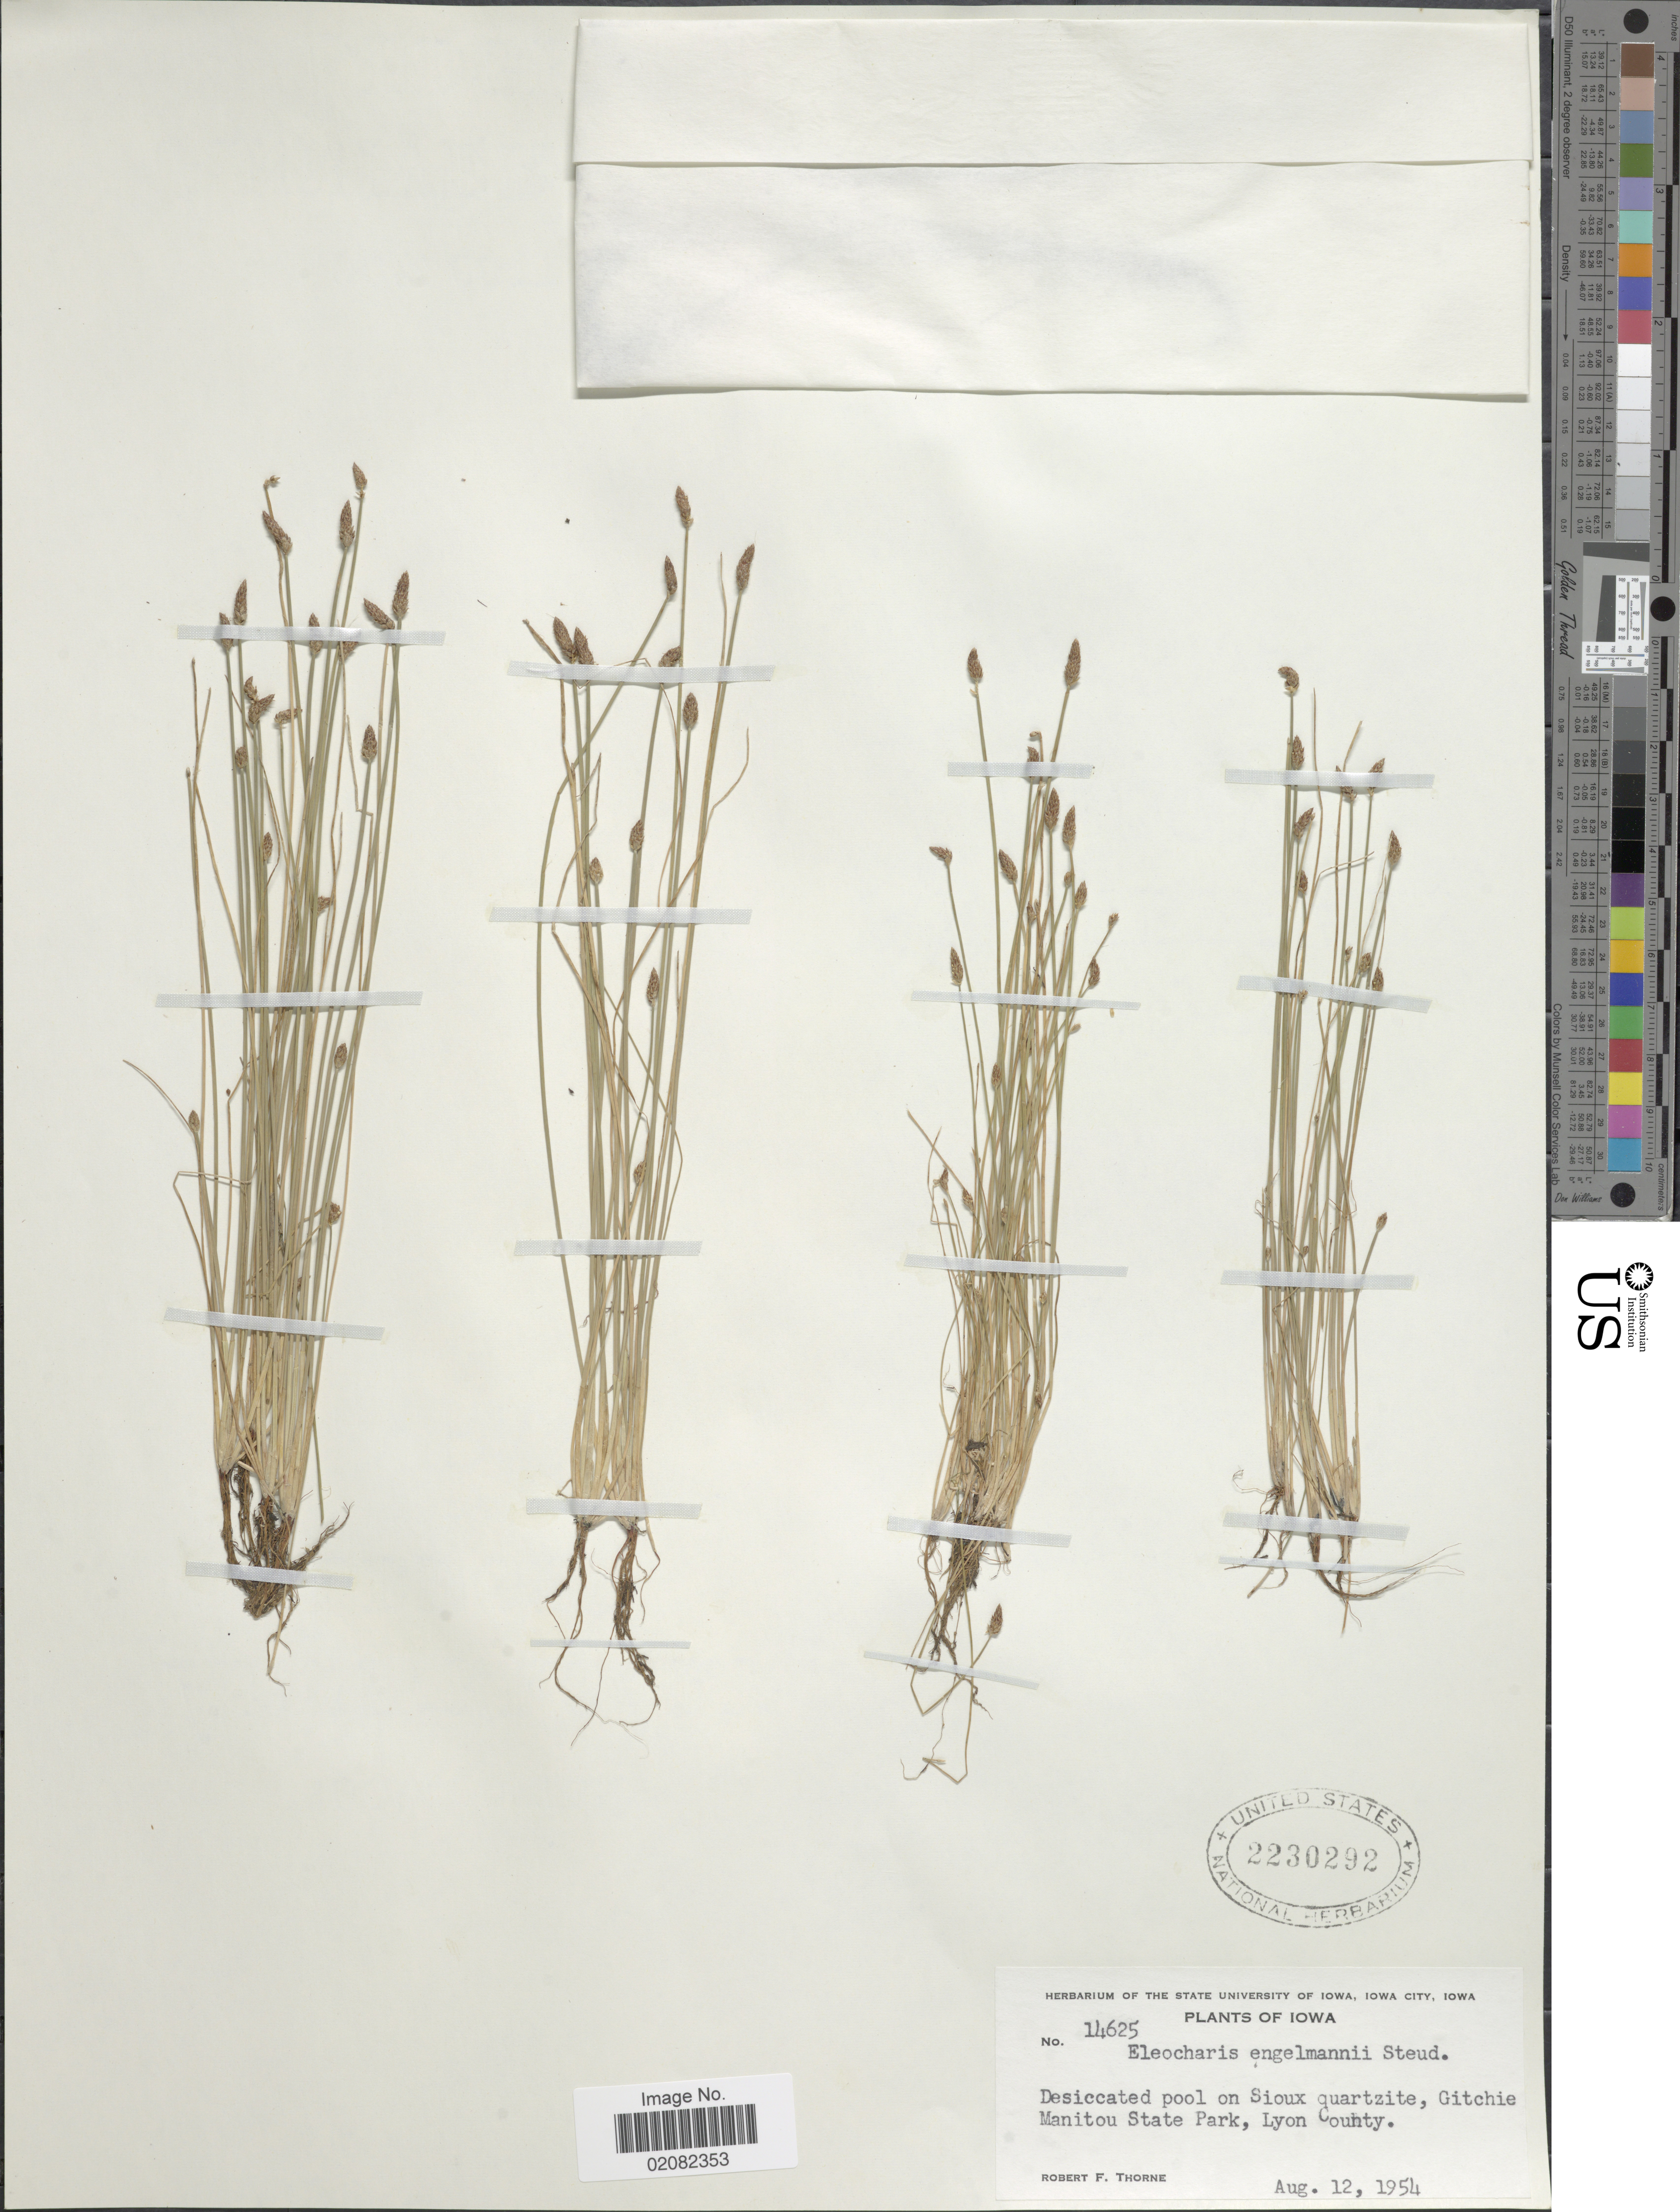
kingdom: Plantae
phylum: Tracheophyta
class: Liliopsida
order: Poales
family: Cyperaceae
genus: Eleocharis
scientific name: Eleocharis engelmannii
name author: Steud.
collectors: R. F. Thorne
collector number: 14625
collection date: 1954-08-12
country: United States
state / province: Iowa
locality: Desiccated pool on Sioux quartzite, Gitchie Manitou State Park, Lyon County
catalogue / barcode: US 2230292